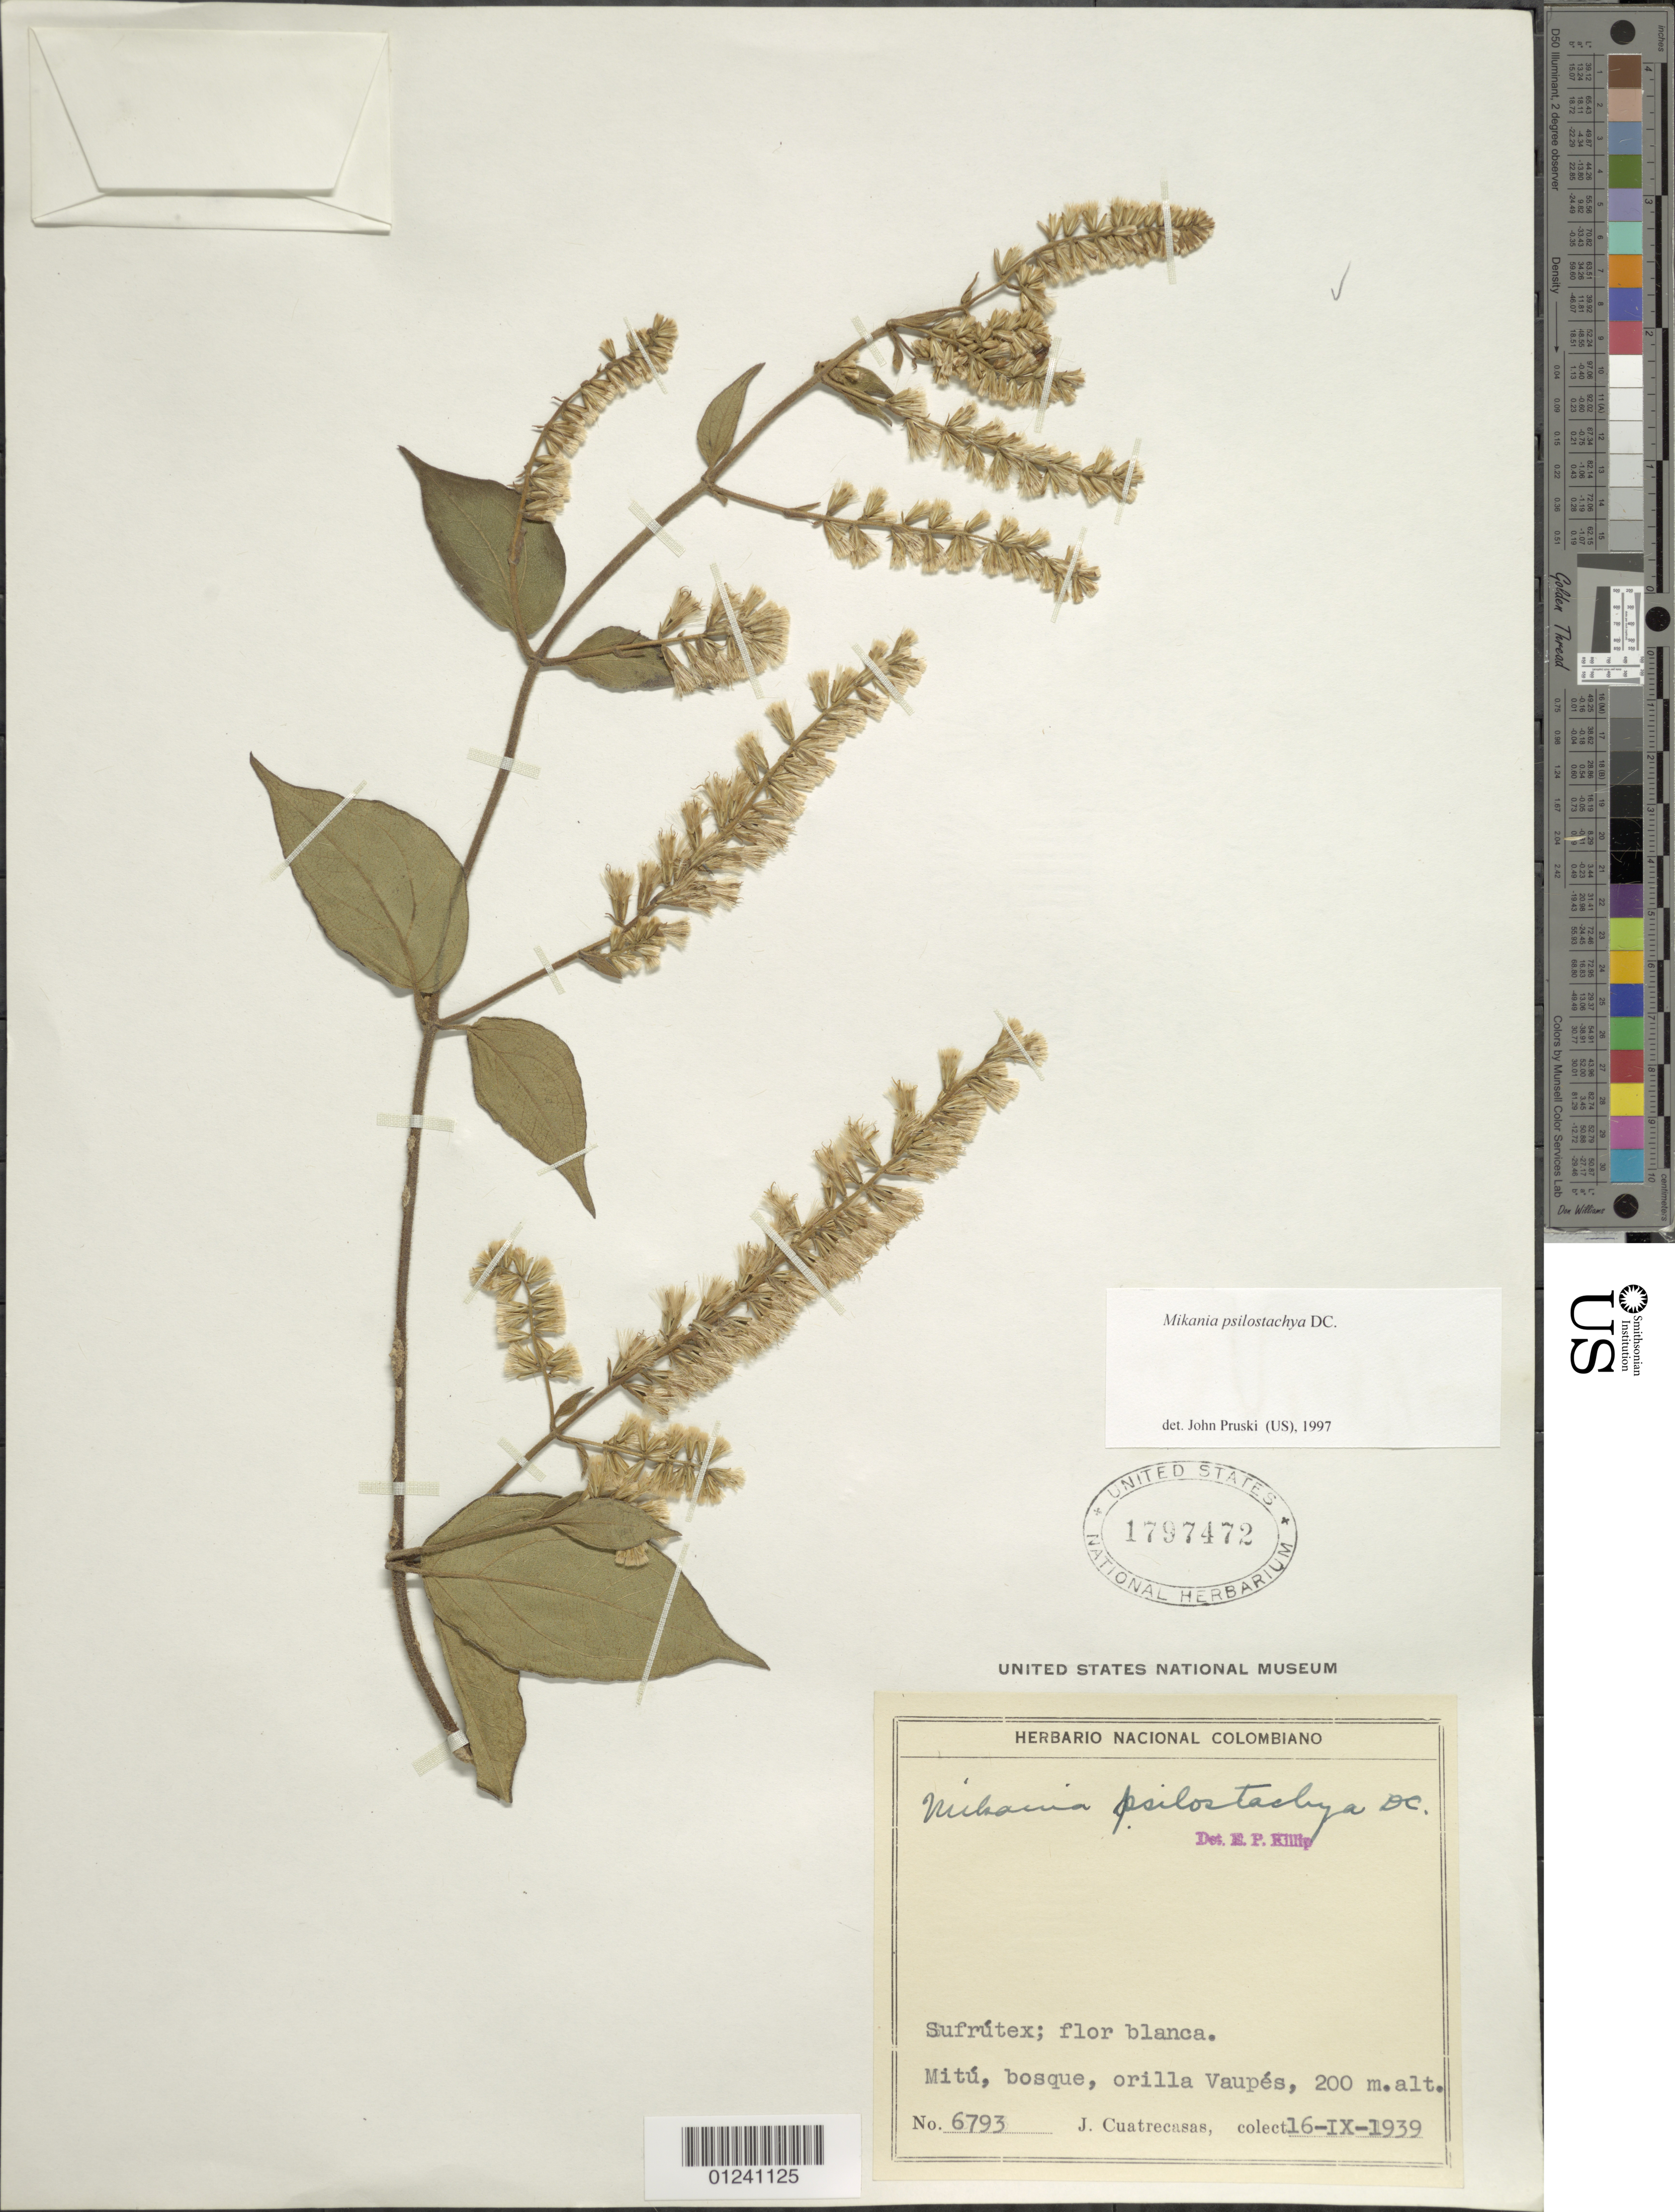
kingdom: Plantae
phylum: Tracheophyta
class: Magnoliopsida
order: Asterales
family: Asteraceae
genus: Mikania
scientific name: Mikania psilostachya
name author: DC.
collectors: J. Cuatrecasas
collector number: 6793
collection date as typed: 16 Sep 1939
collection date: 1939-09-16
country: Colombia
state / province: Vaupés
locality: Mitu, bosque, orilla Vaupes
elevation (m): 200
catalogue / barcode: US 1797472